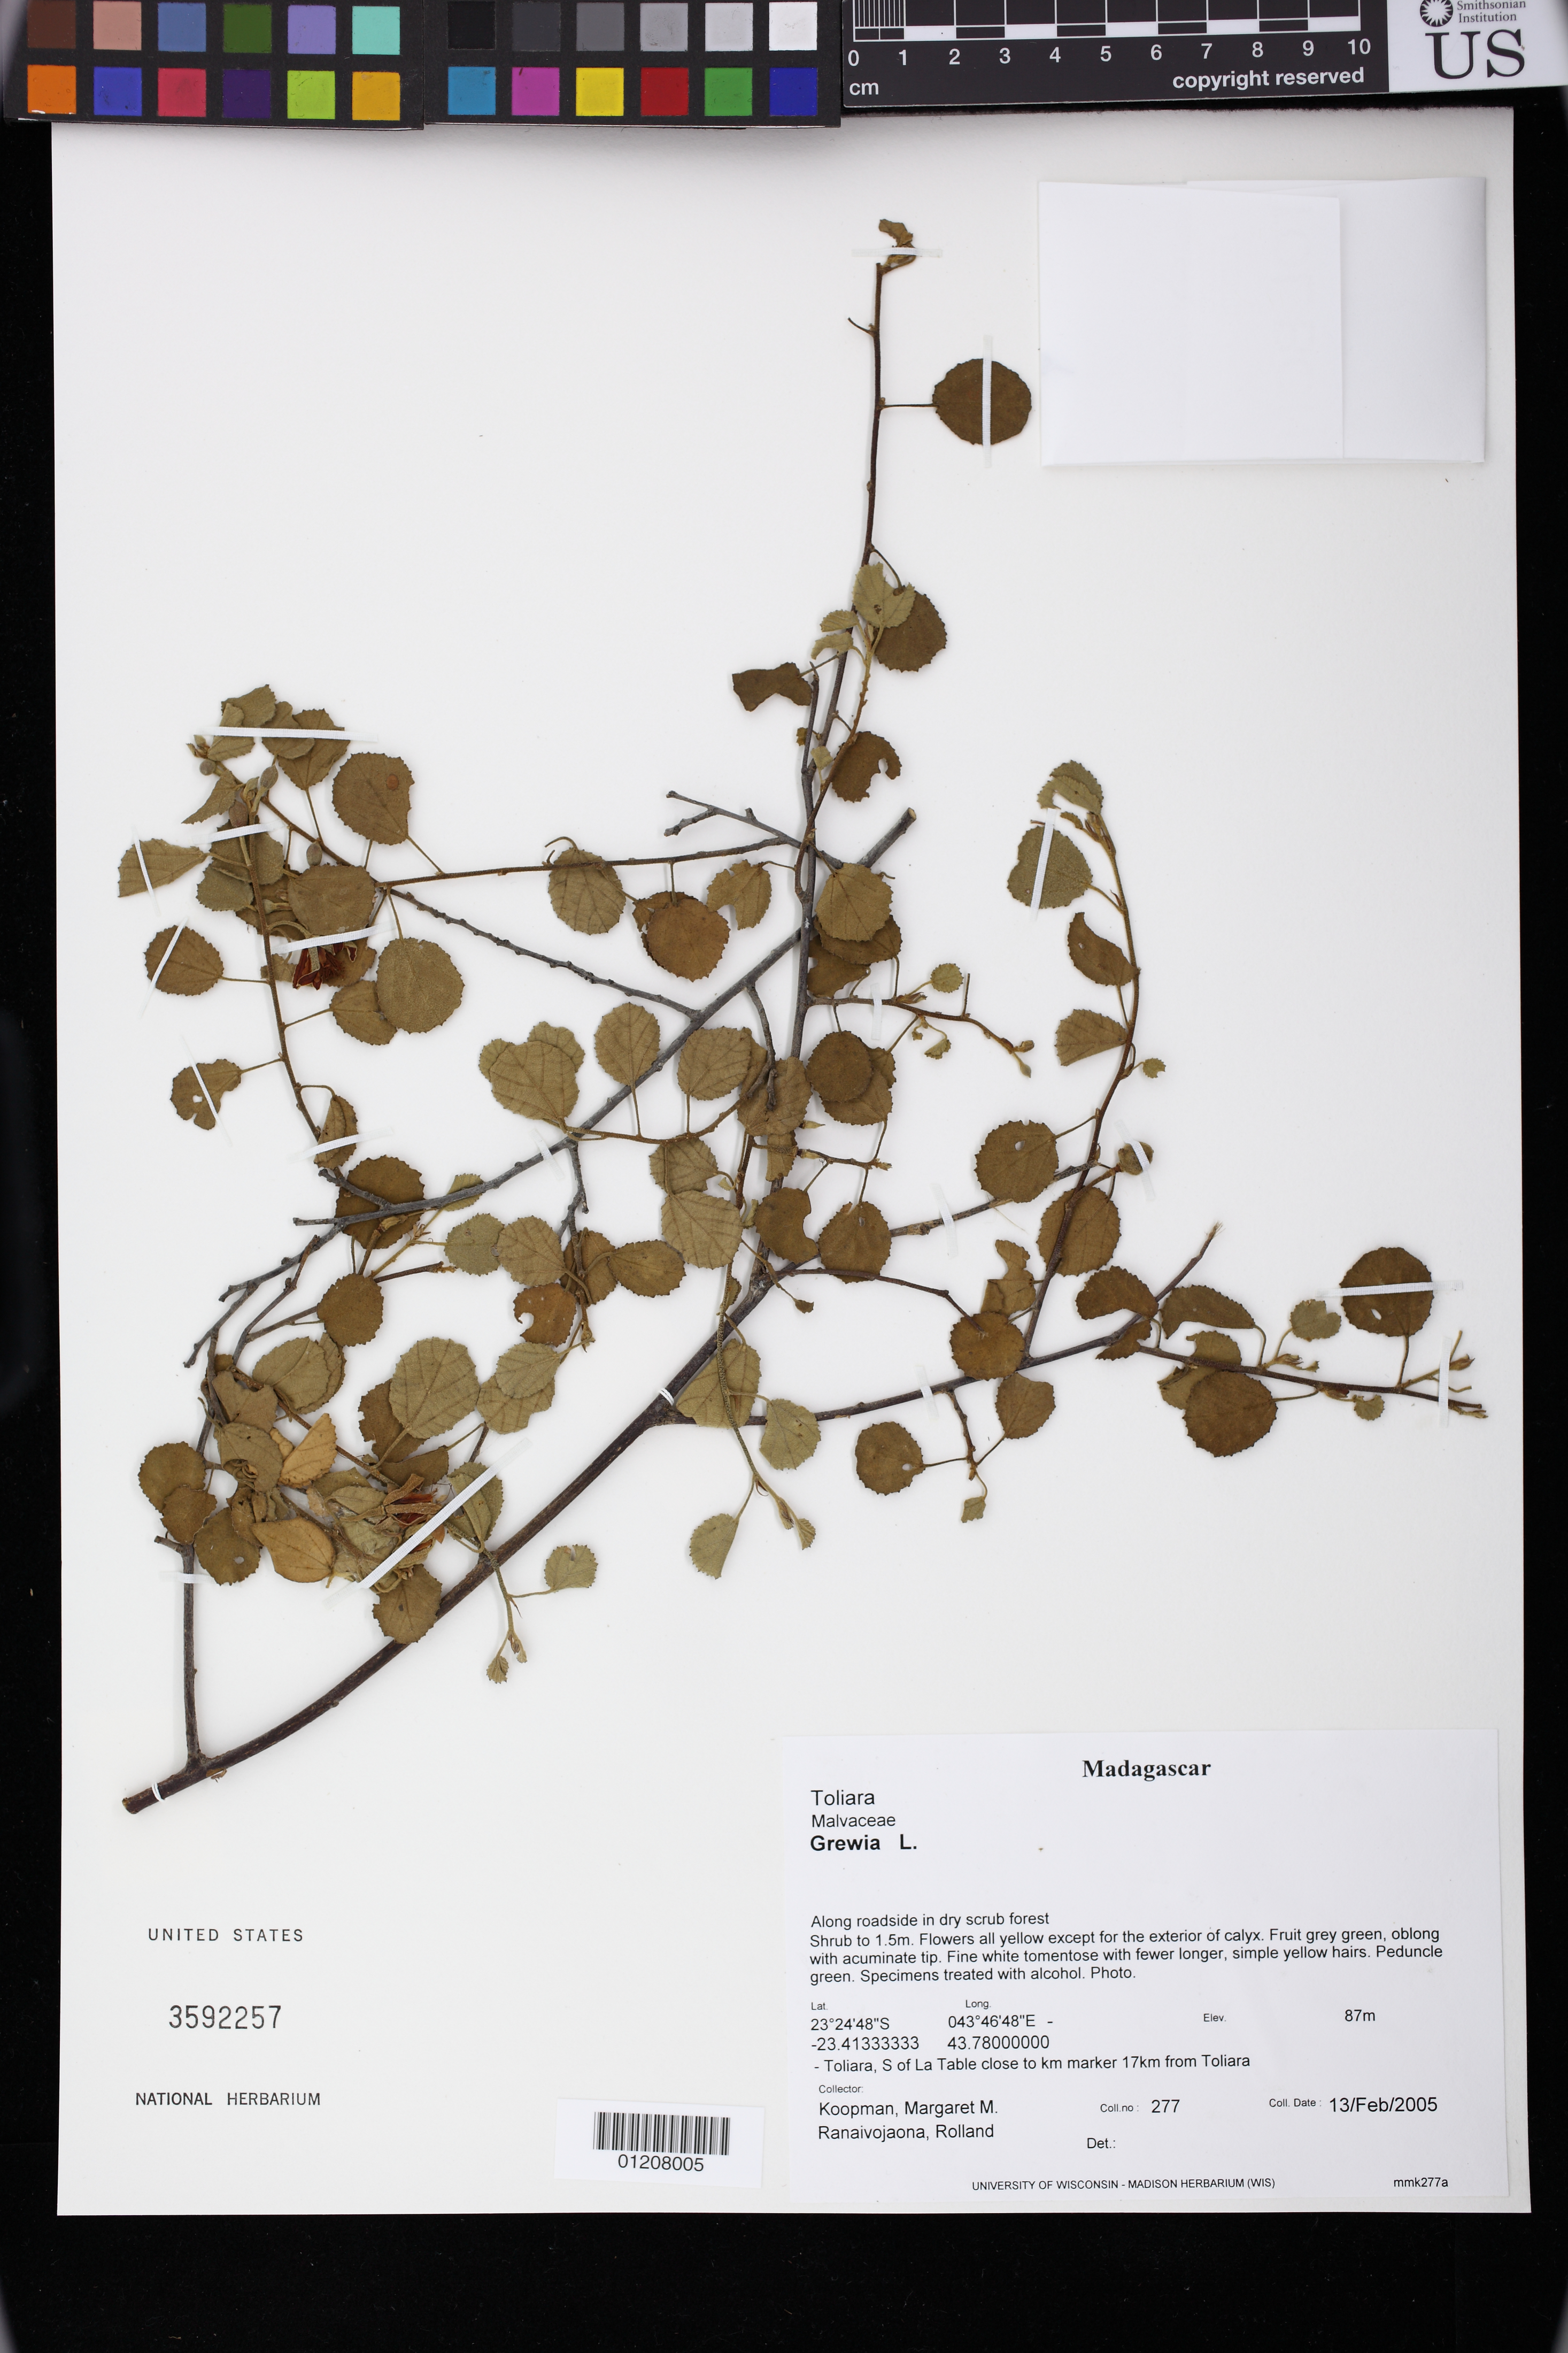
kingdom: Plantae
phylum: Tracheophyta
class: Magnoliopsida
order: Malvales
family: Malvaceae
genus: Grewia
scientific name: Grewia calvata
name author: Baker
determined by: Jourdain-Fievet, L.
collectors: M. M. Koopman & R. Ranaivojaona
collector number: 277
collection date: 2005-02-13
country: Madagascar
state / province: Atsimo-Andrefana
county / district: Toliara I District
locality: Toliara, S of La Table close to km marker 17km from Toliara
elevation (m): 87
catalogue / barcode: US 3592257